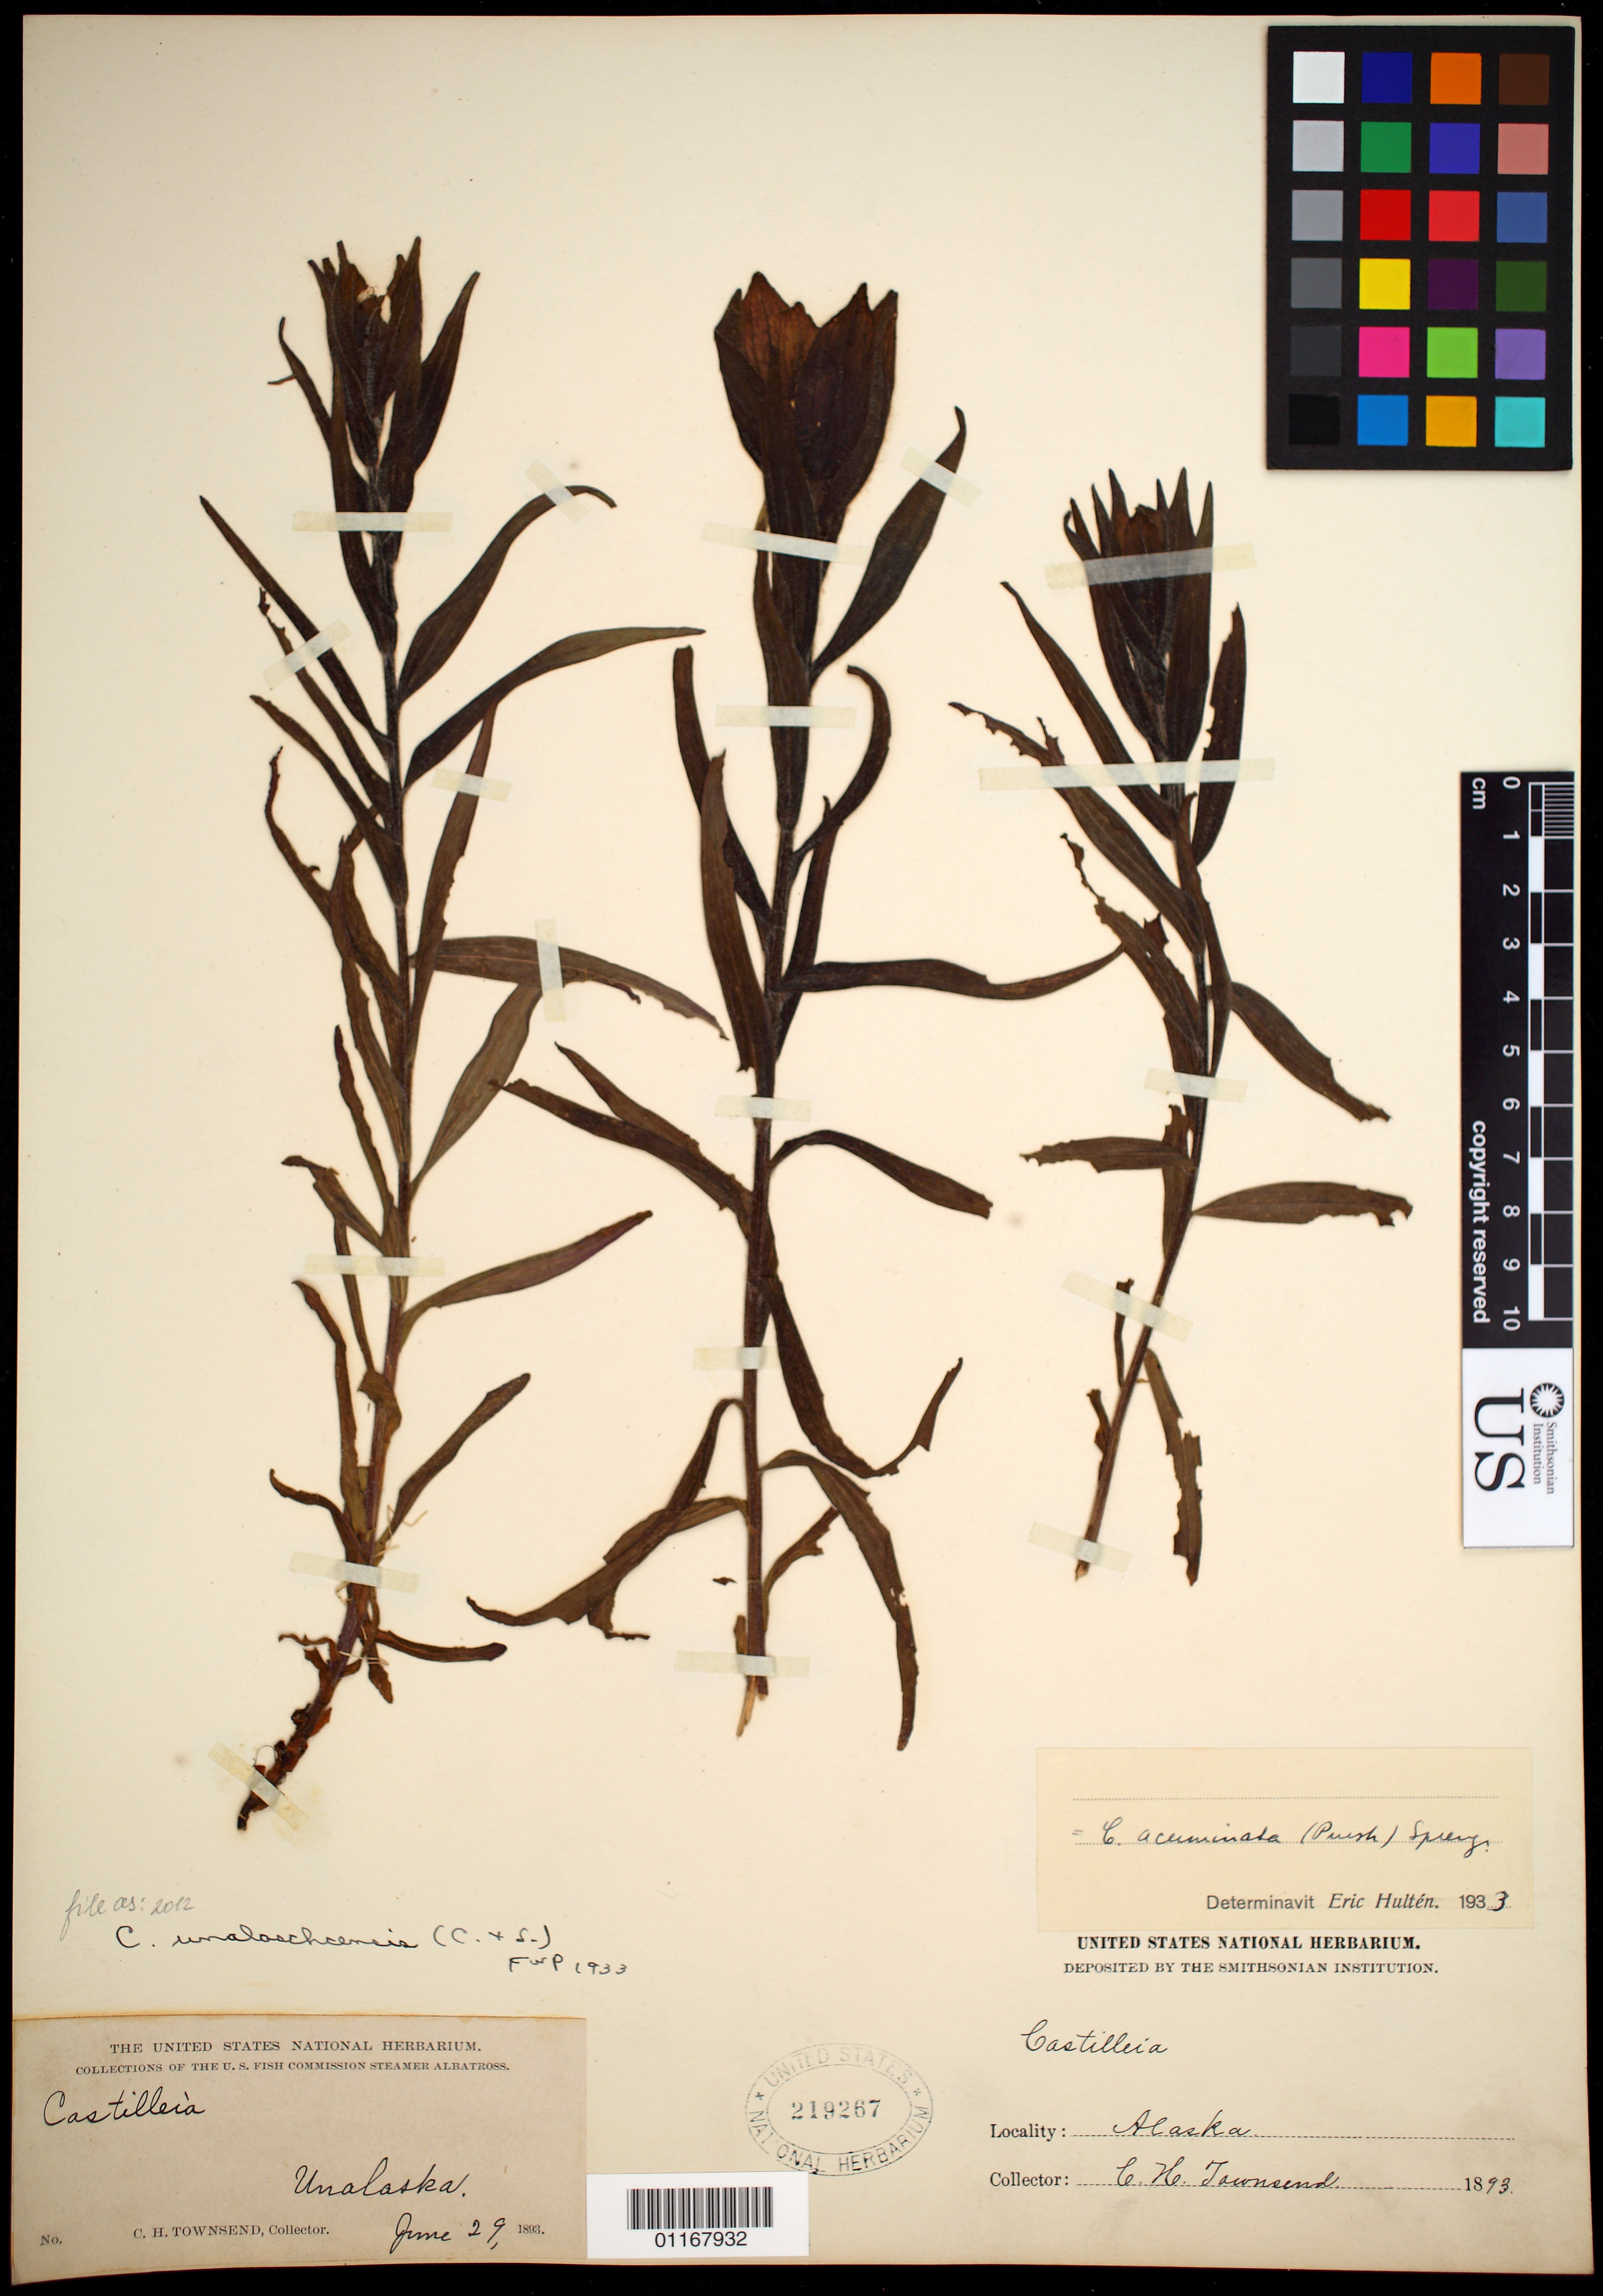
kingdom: Plantae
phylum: Tracheophyta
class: Magnoliopsida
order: Lamiales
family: Orobanchaceae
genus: Castilleja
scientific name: Castilleja unalaschcensis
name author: (Cham. & Schltdl.) Malte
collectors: C. H. Townsend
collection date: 1893-06-29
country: United States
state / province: Alaska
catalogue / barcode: US 219267